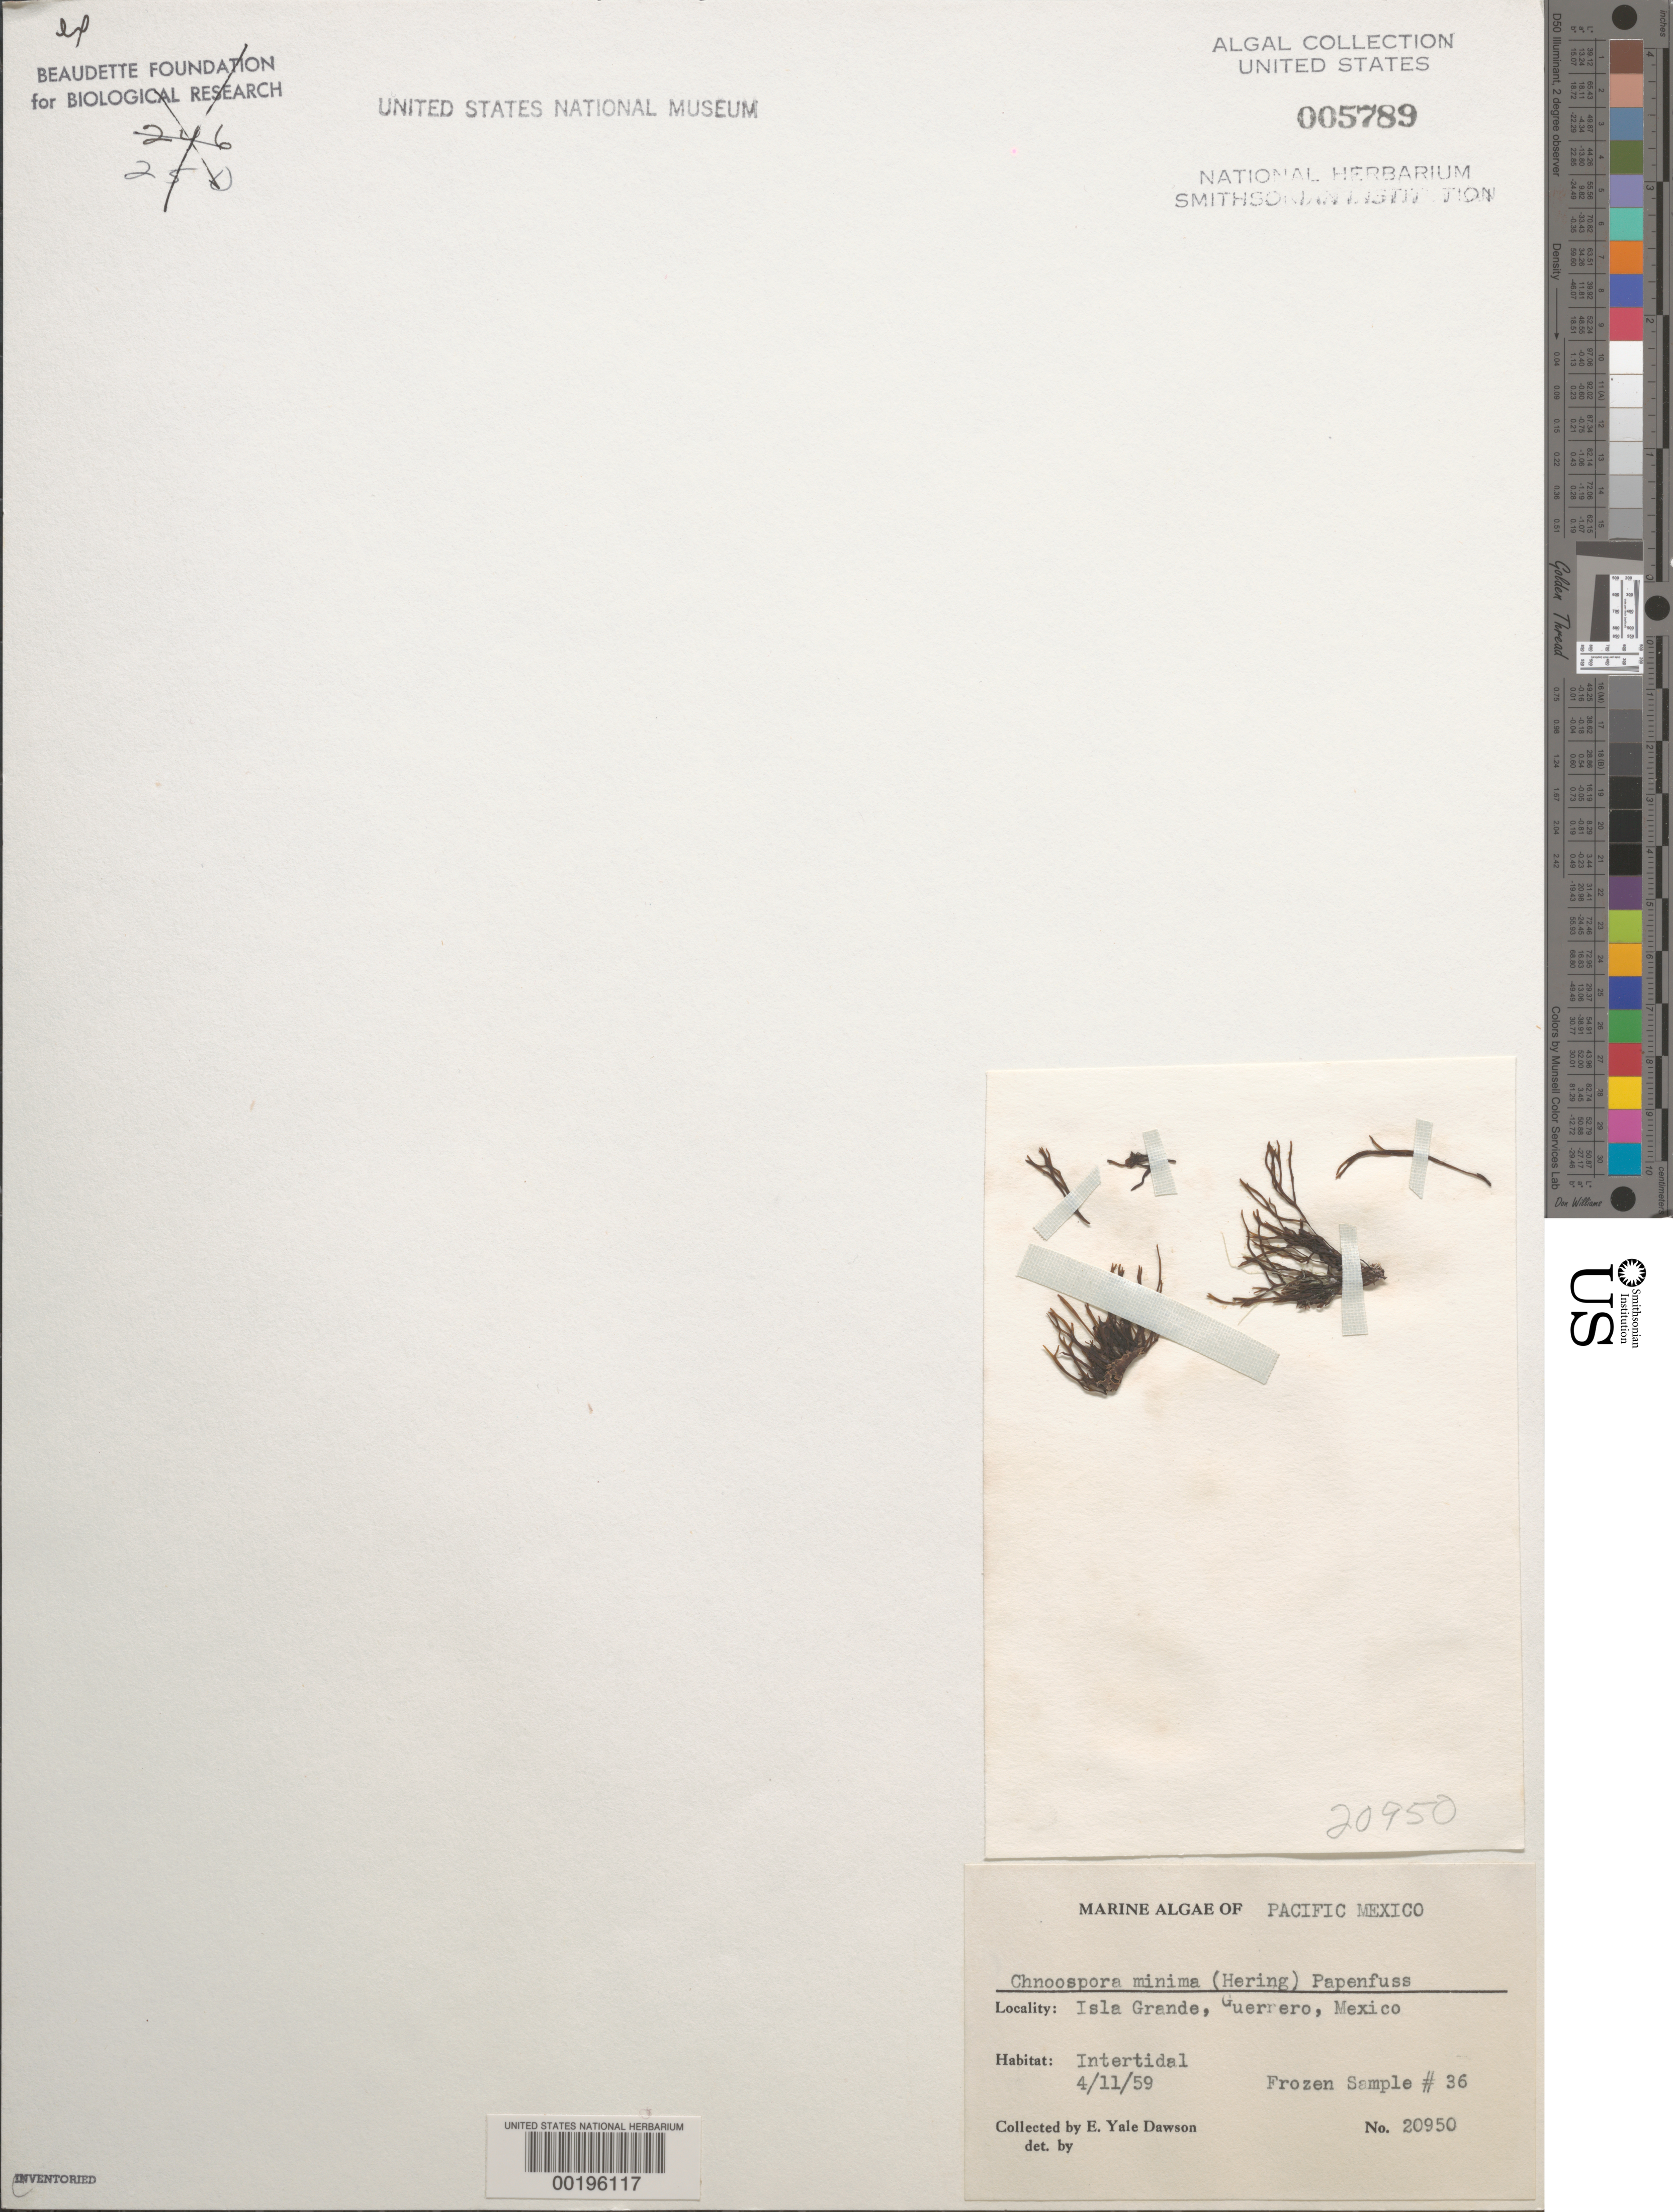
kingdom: Chromista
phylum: Ochrophyta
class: Phaeophyceae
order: Scytosiphonales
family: Scytosiphonaceae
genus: Chnoospora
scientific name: Chnoospora minima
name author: (Hering) Papenf.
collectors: E. Y. Dawson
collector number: EYD 20950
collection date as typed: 11 Apr 1959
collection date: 1959-04-11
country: Mexico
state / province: Guerrero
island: Isla Grande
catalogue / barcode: US 5789